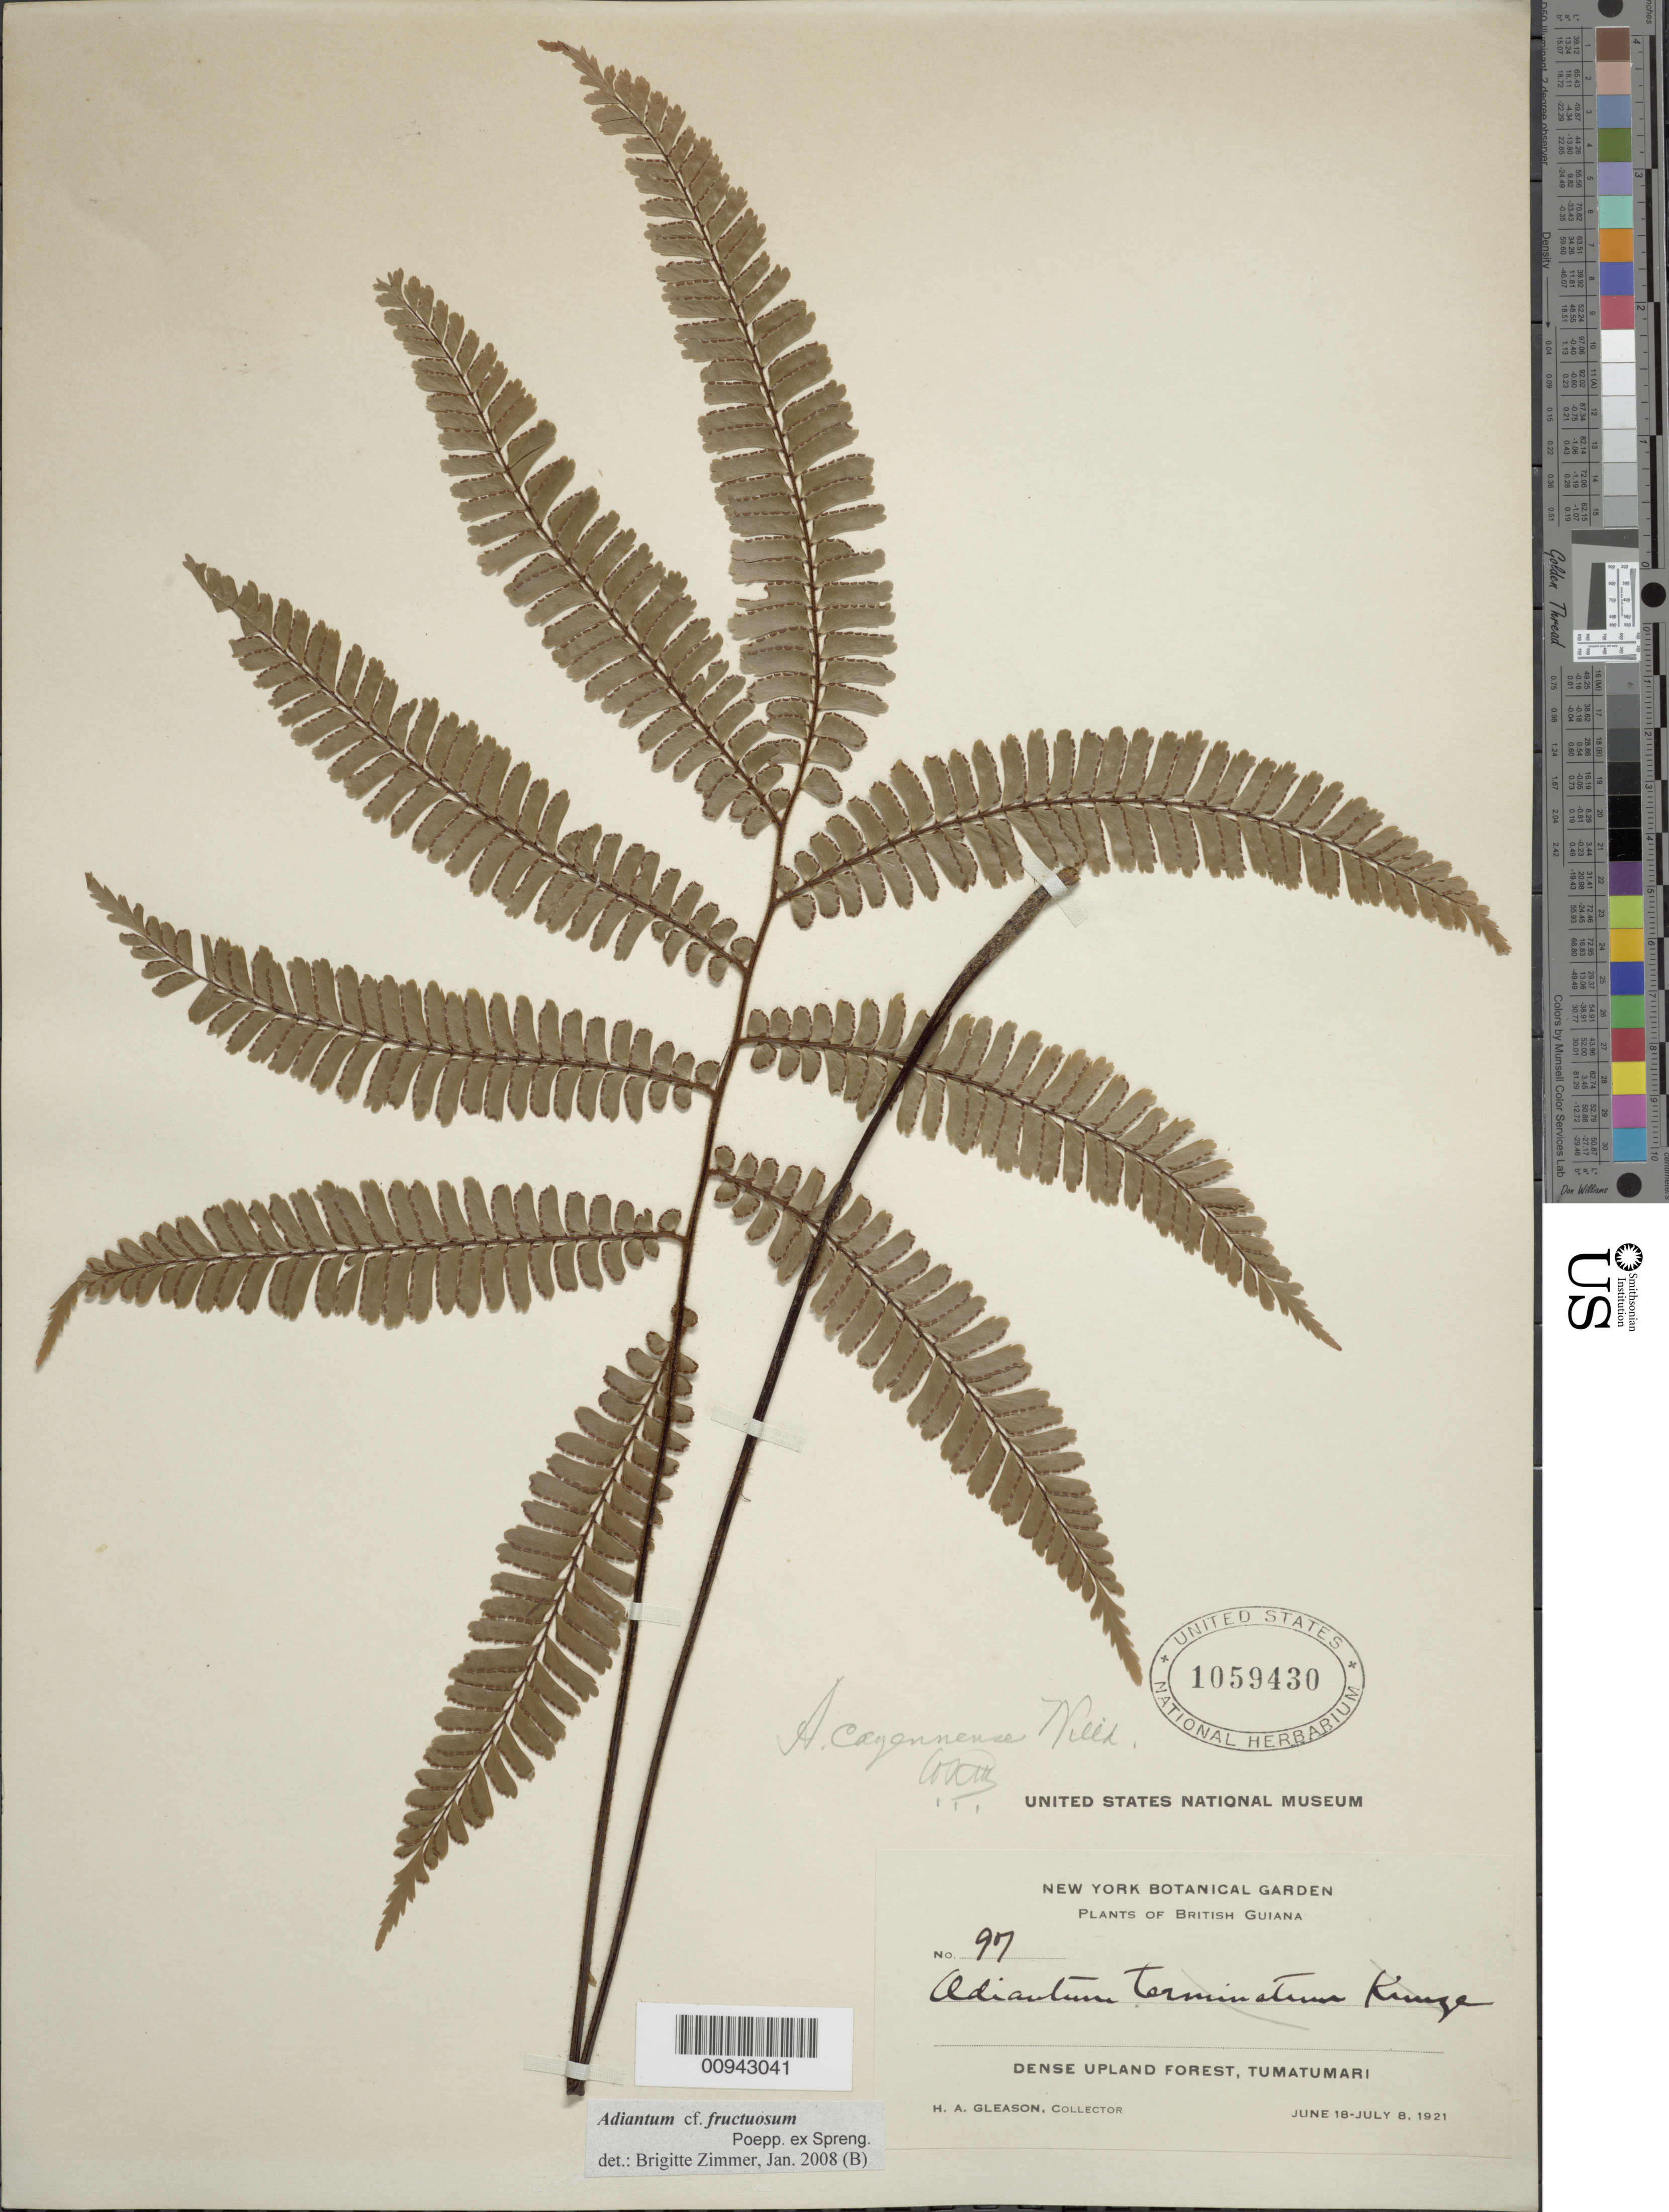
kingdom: Plantae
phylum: Tracheophyta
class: Polypodiopsida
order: Polypodiales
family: Pteridaceae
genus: Adiantum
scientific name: Adiantum fructuosum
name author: Poepp. ex Spreng.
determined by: Zimmer, B.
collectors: H. A. Gleason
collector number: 97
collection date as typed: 18-Jun-21 to 8-Jul-21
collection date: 1921-06-18/1921-07-08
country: Guyana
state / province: Potaro-Siparuni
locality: Tumatumari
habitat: Dense upland forest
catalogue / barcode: US 1059430